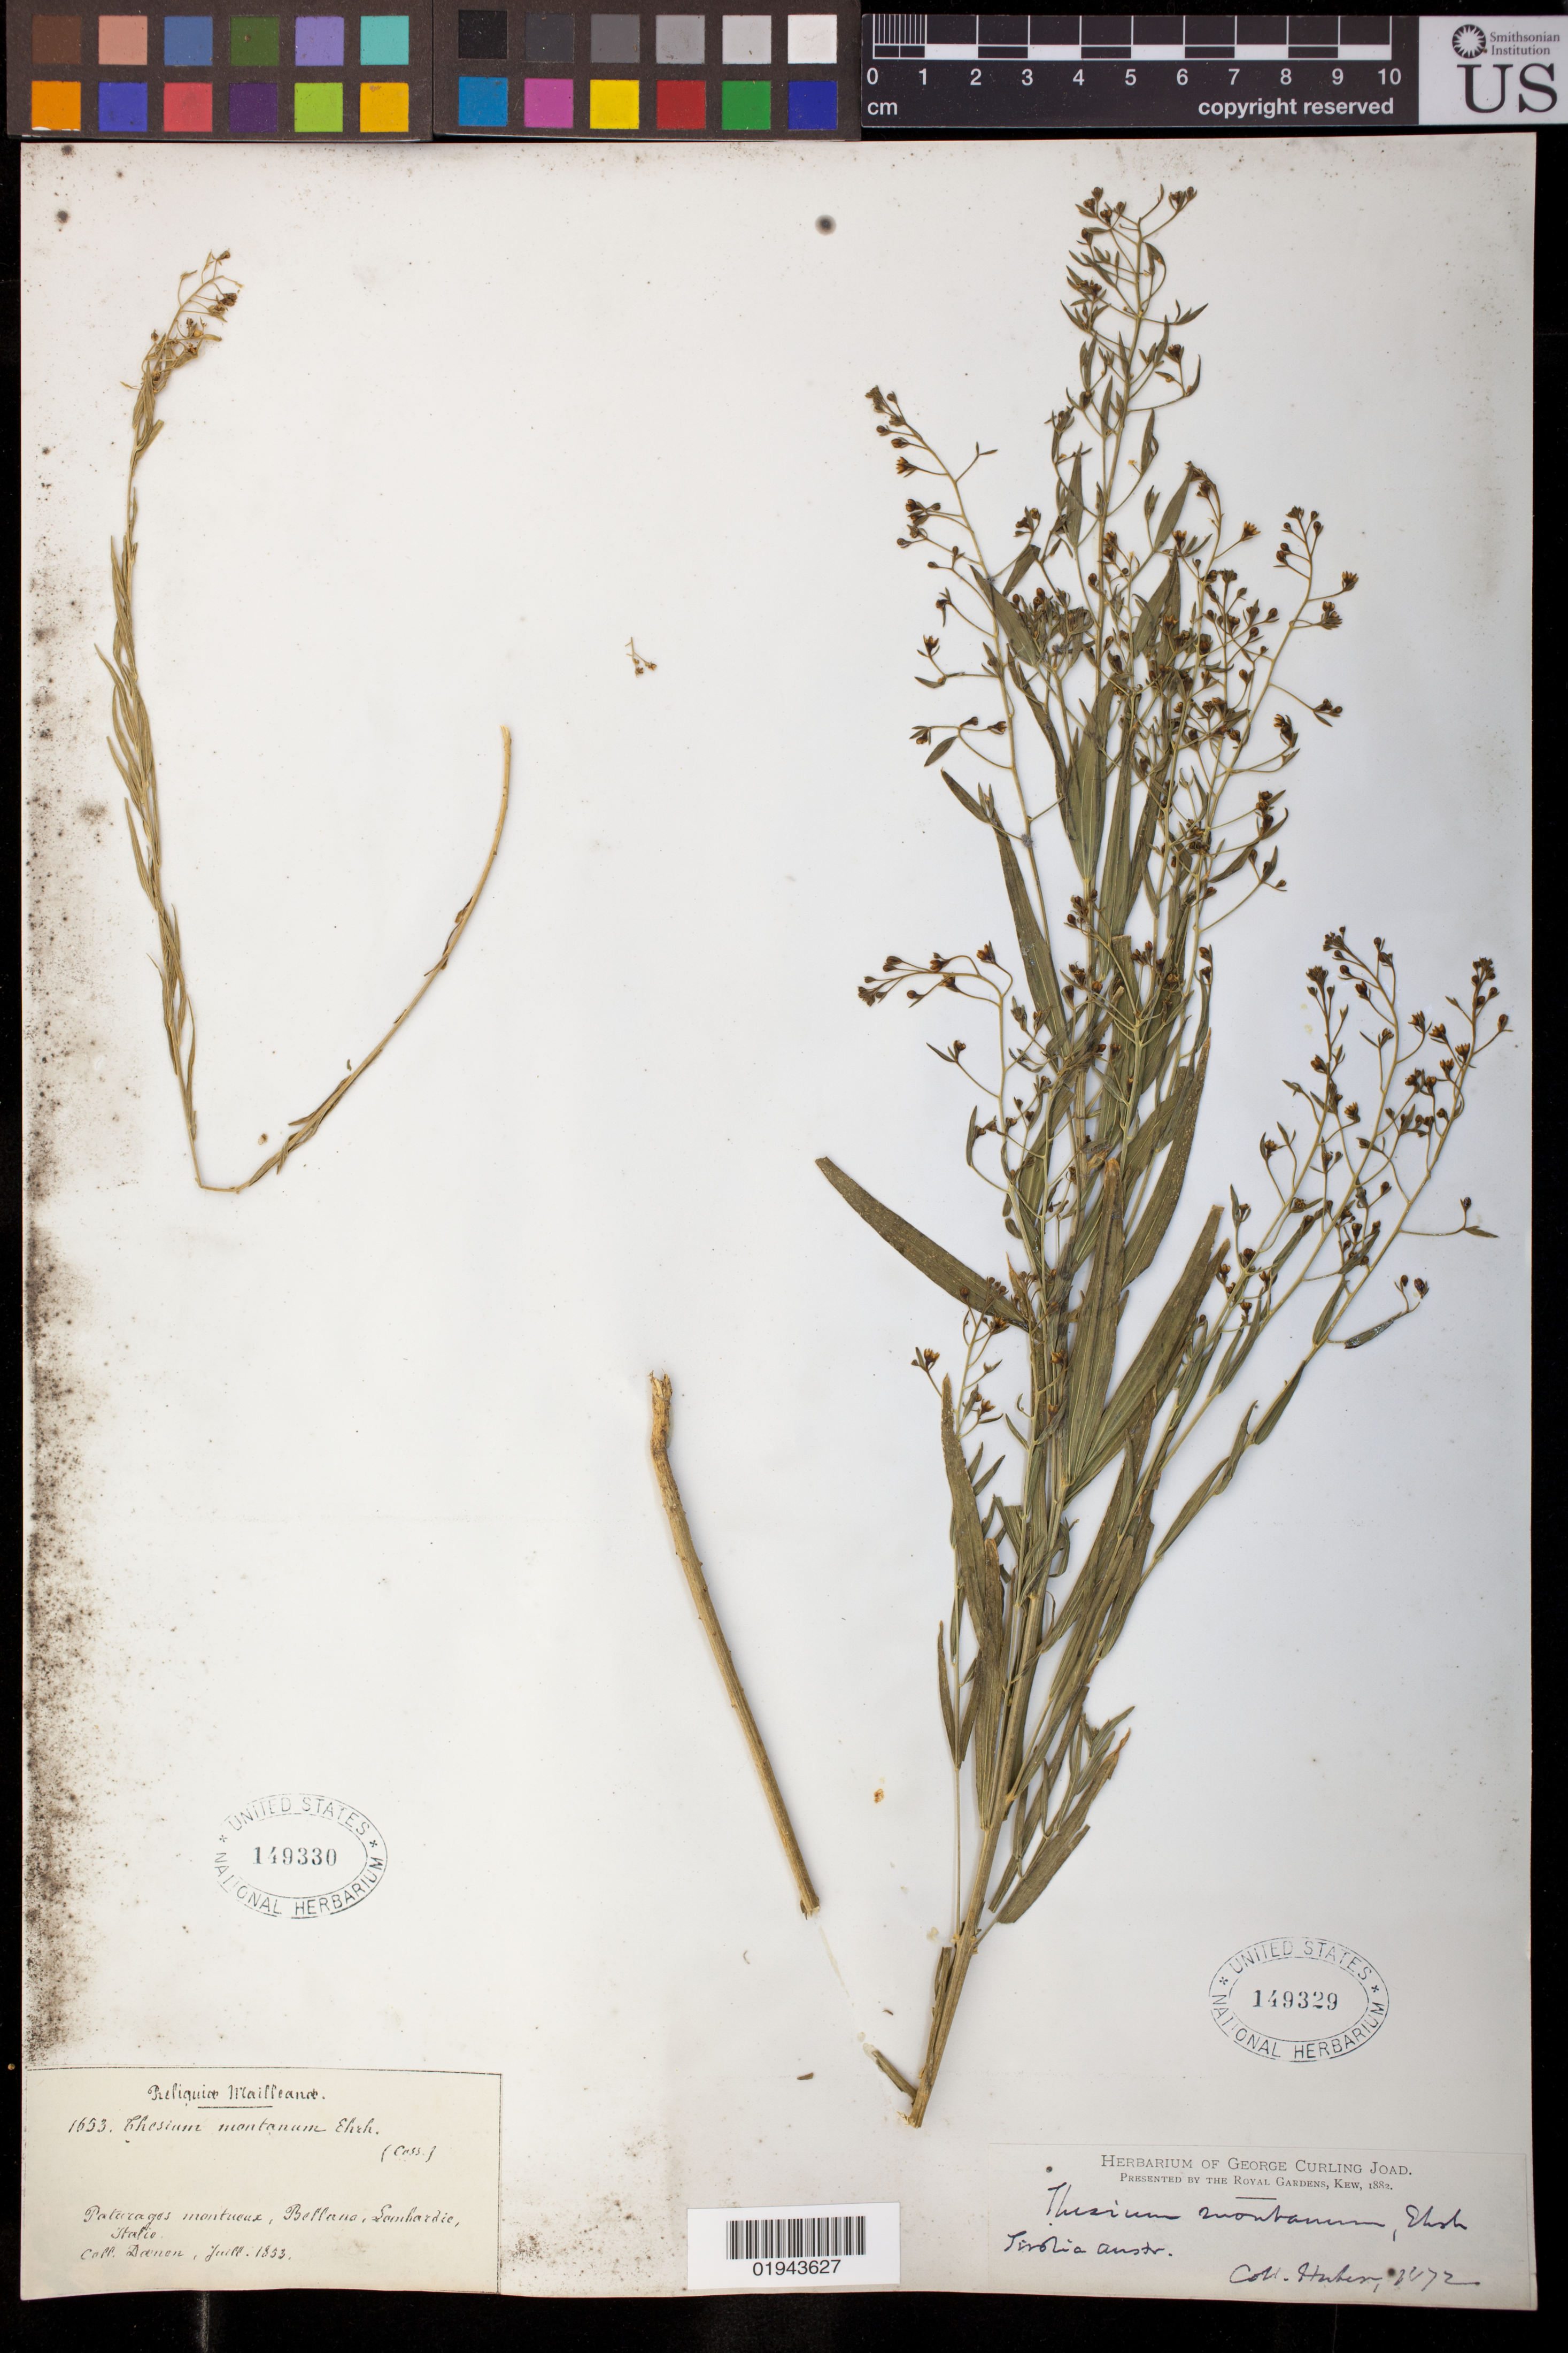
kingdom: Plantae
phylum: Tracheophyta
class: Magnoliopsida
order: Santalales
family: Thesiaceae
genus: Thesium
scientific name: Thesium montanum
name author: Ehrh. ex Hoffm.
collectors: C. Damon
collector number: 1653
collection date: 1853-07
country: Italy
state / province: Lombardy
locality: Paturages montueux, Bellano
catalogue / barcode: US 149330